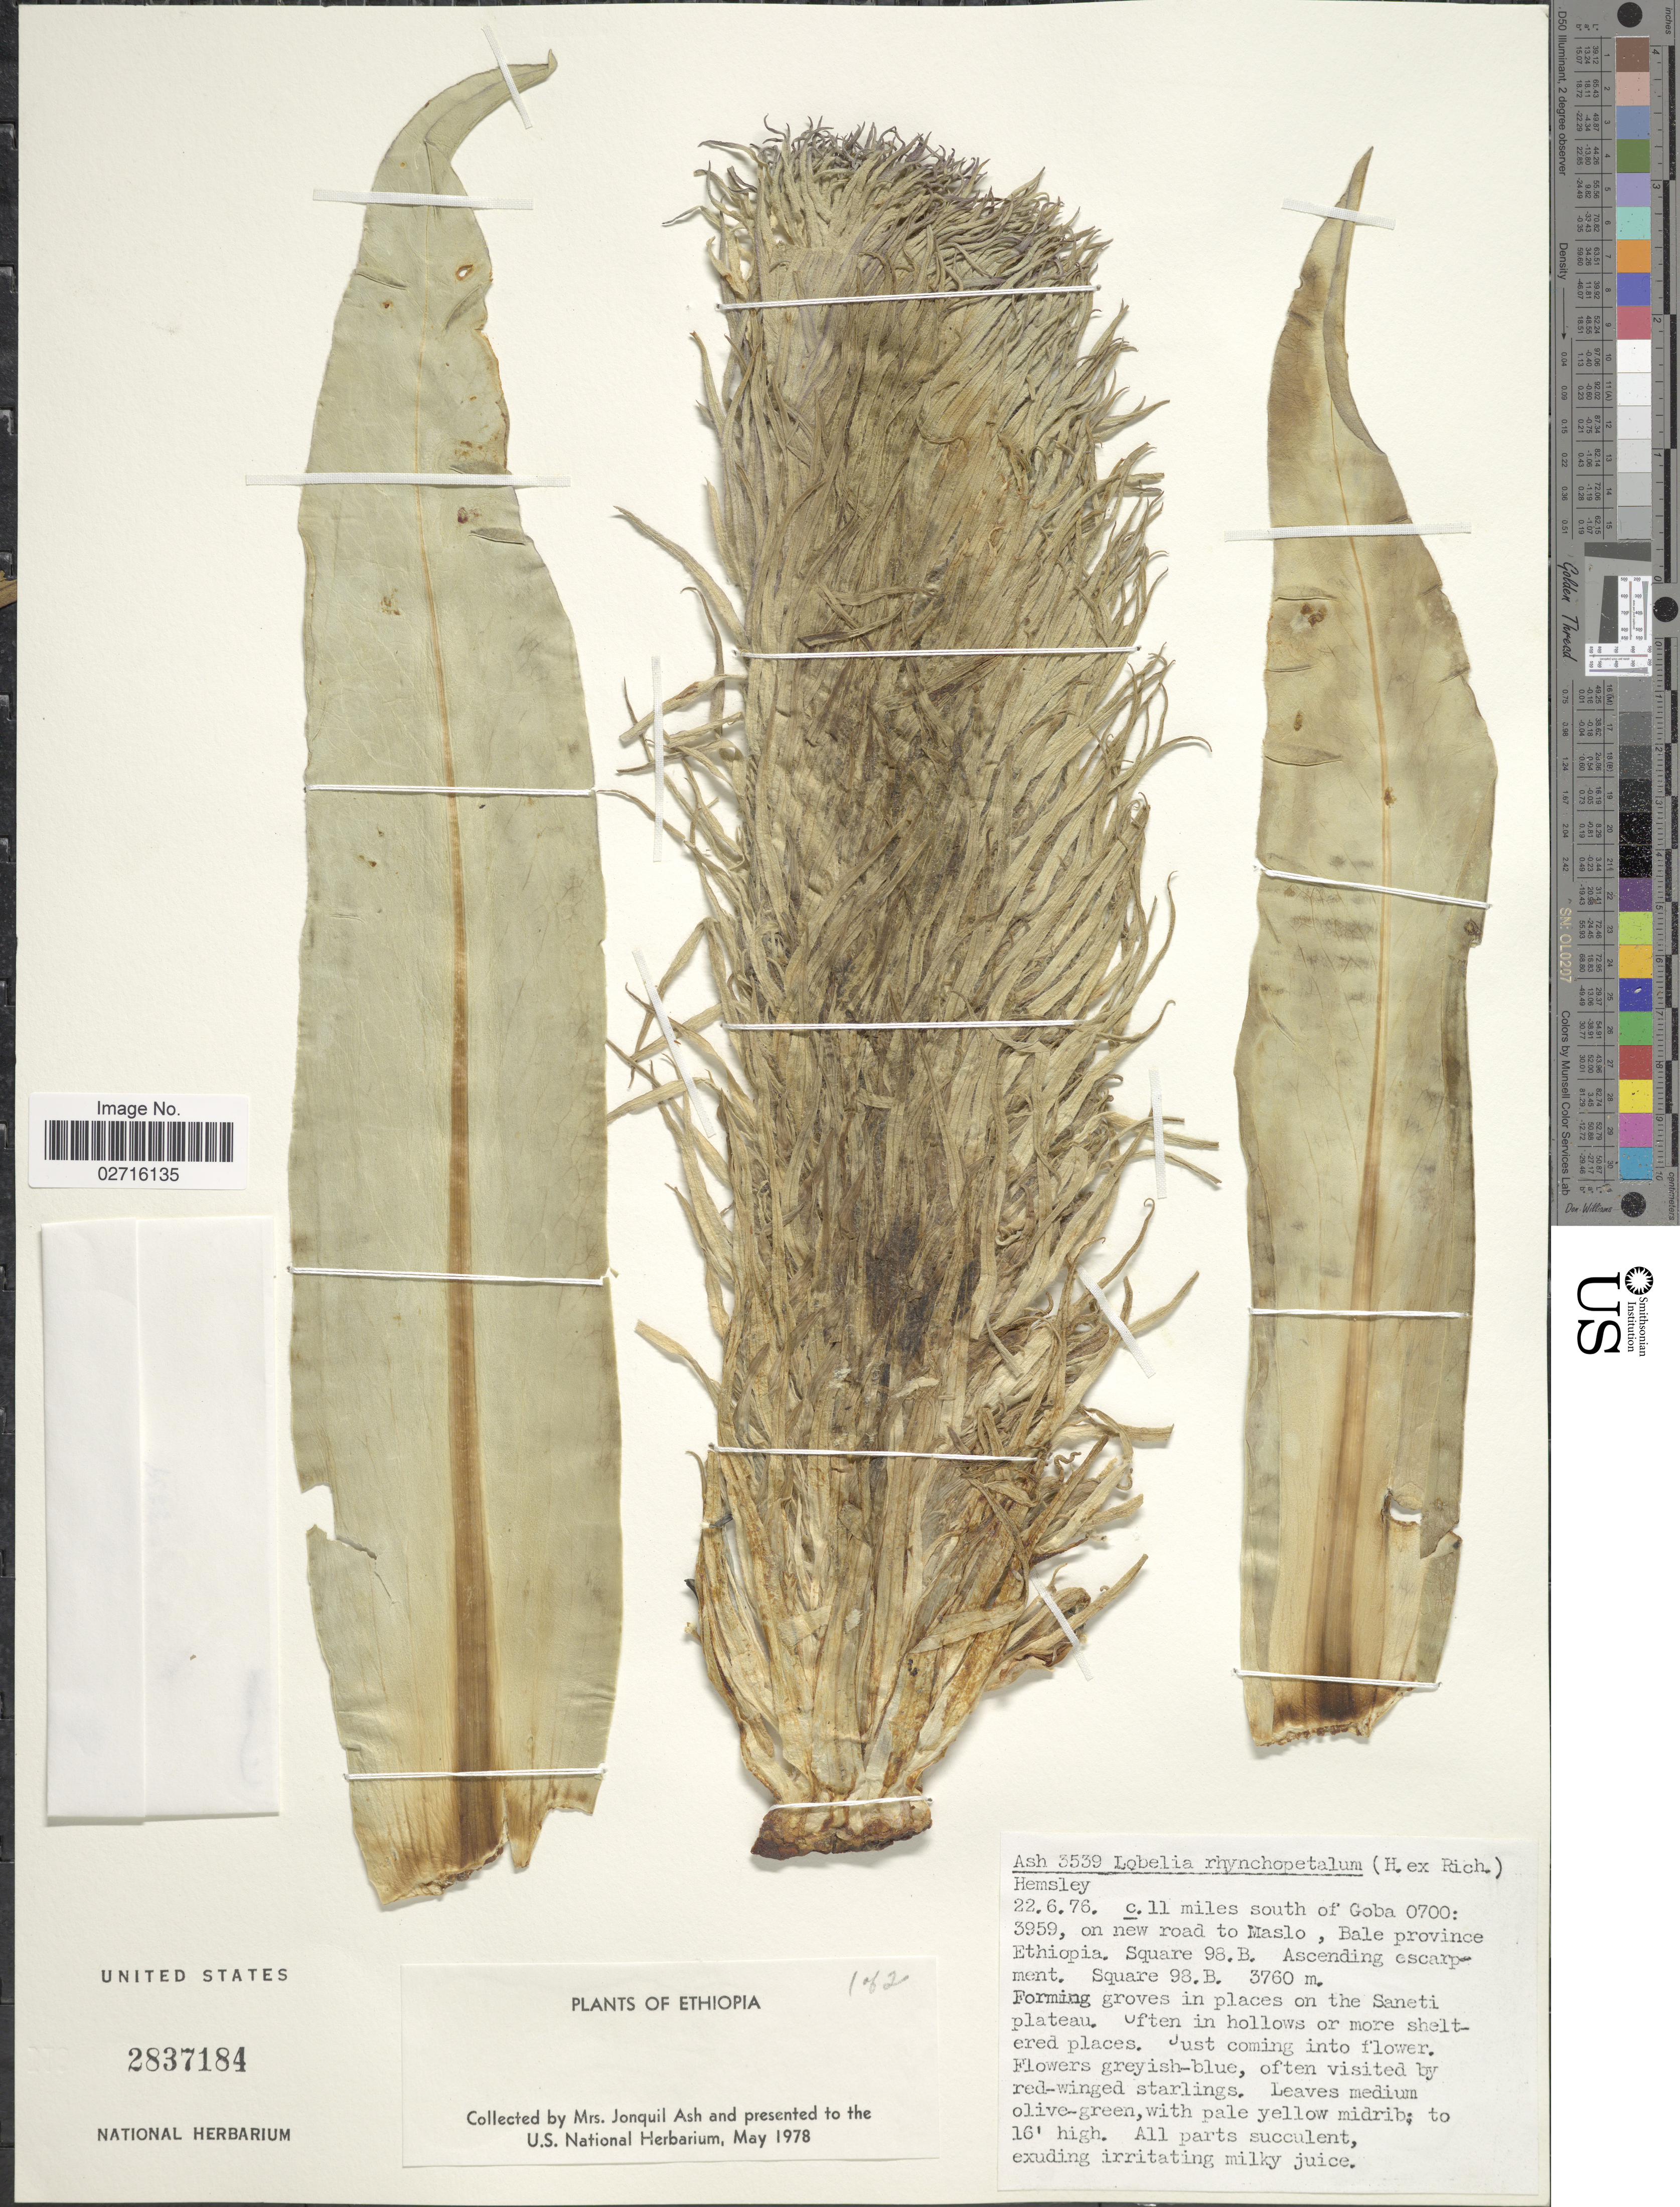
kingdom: Plantae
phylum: Tracheophyta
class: Magnoliopsida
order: Asterales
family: Campanulaceae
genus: Lobelia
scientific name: Lobelia rhynchopetalum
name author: Hemsl.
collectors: -. Ash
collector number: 3539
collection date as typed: Transcribed d/m/y: 22/6/76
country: Ethiopia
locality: C. 11 miles south of Goba 0700: 3959, on new road to Maslo, Bale province.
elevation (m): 3760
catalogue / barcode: US 2837184